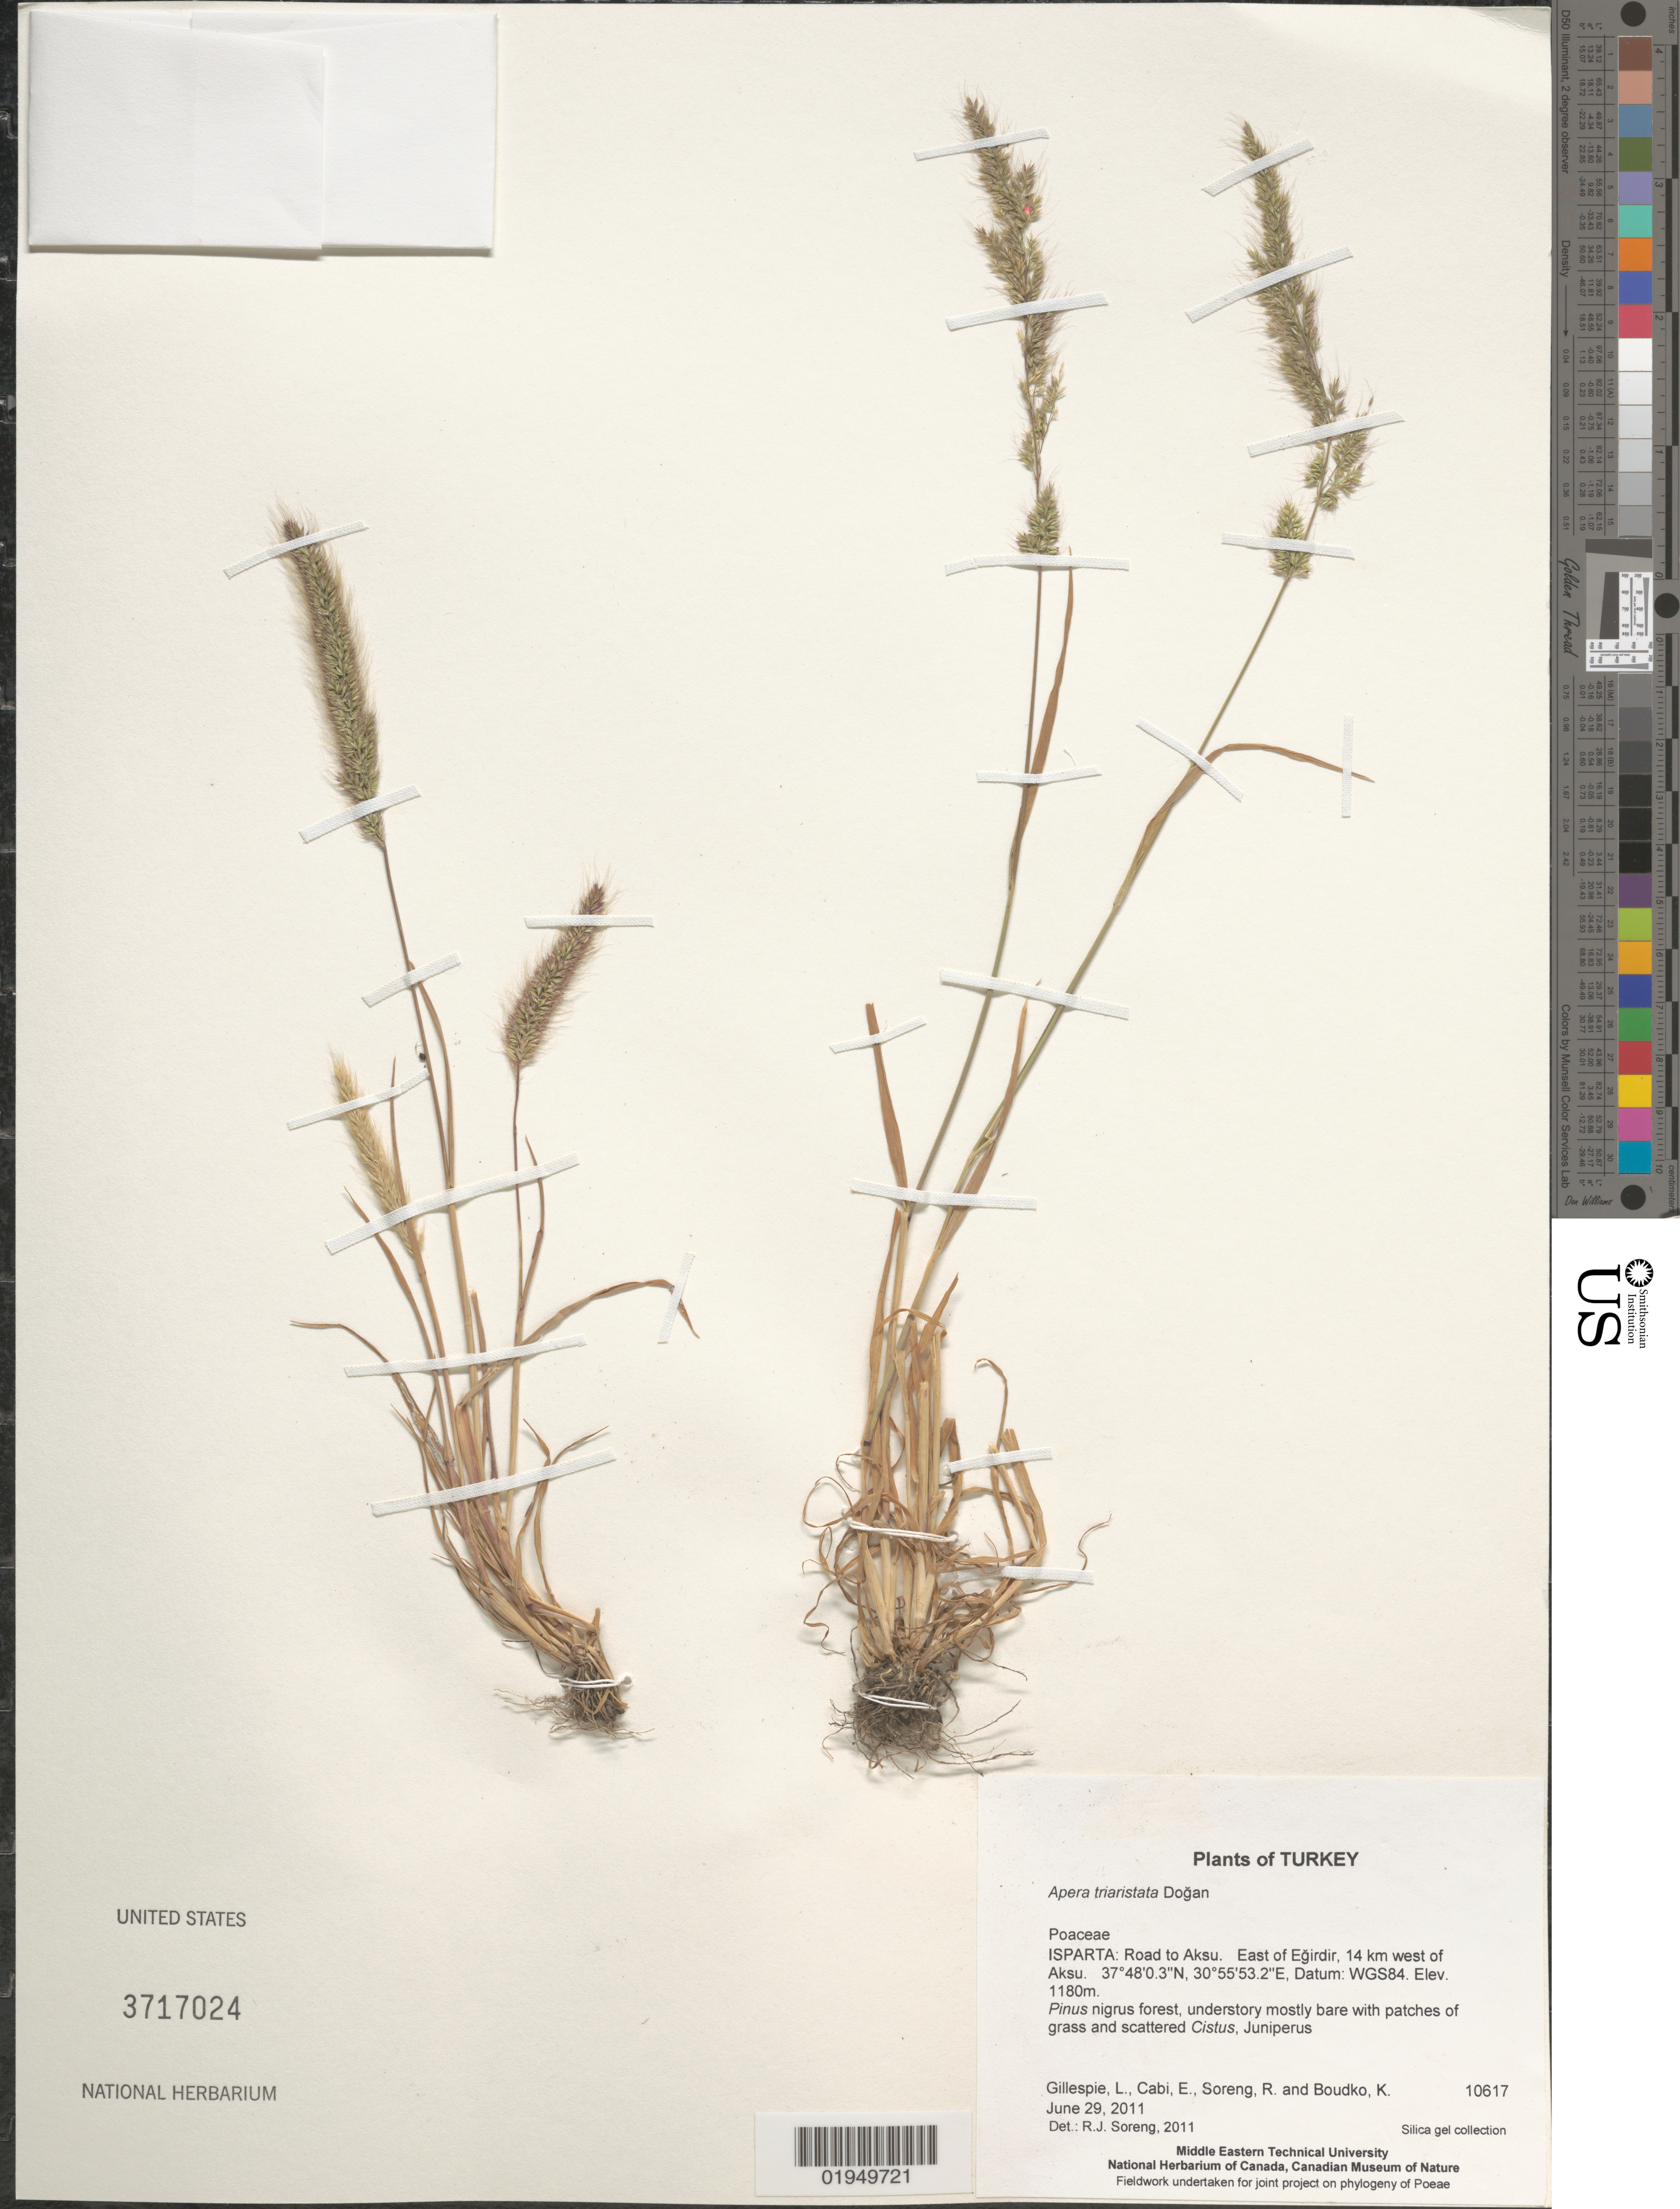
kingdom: Plantae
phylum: Tracheophyta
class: Liliopsida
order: Poales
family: Poaceae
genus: Apera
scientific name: Apera triaristata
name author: Doğan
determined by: Soreng, Robert J., Research Associate (BOT), Smithsonian Institution - National Museum of Natural History (UNITED STATES)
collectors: L. J. Gillespie, E. Cabi, R. J. Soreng & K. Boudko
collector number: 10617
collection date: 2011-06-29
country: Turkey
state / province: Isparta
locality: Road to Aksu. East of Egirdir, 14 km west of Aksu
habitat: Pinus nigrus forest, understory mostly bare with patches of grass and scattered Cistus, Juniperus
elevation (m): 1180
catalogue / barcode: US 3717024